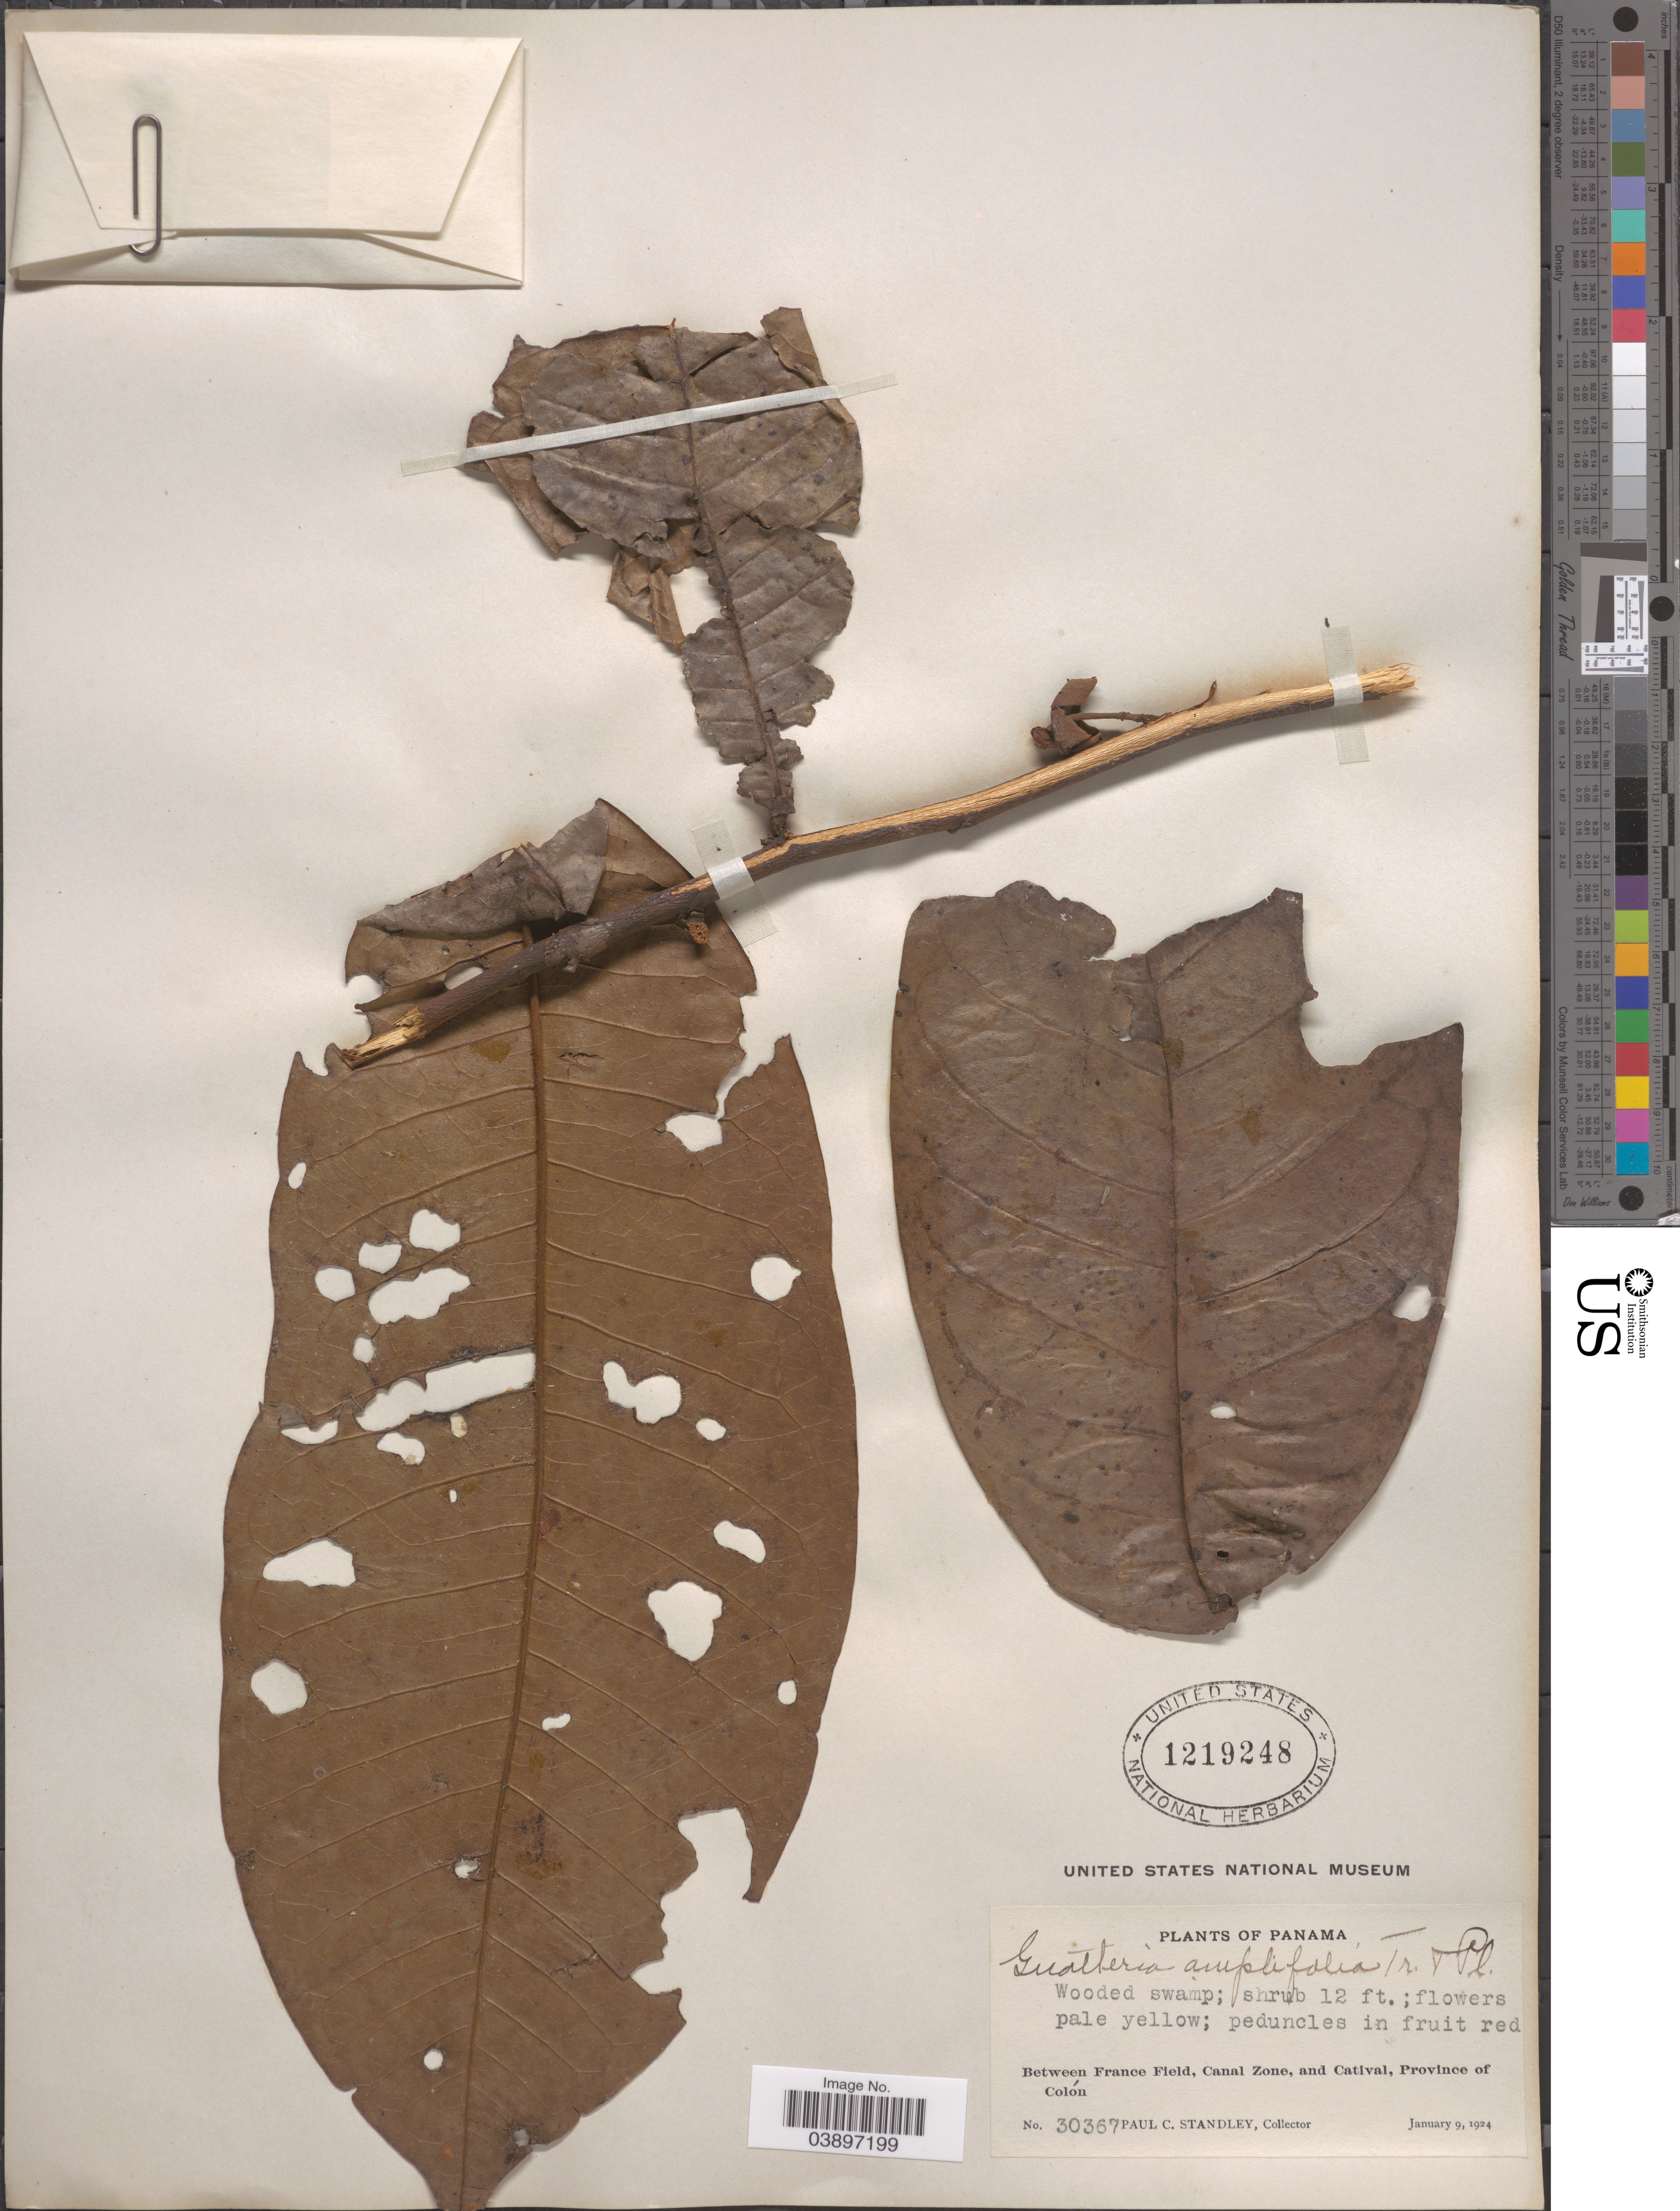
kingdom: Plantae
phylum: Tracheophyta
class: Magnoliopsida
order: Magnoliales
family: Annonaceae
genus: Guatteria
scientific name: Guatteria amplifolia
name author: Triana & Planch.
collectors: P. C. Standley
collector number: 30367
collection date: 1924-01-09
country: Panama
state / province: Colón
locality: Between France Field, Canal Zone, and Catival, Province of Colón.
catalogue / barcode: US 1219248